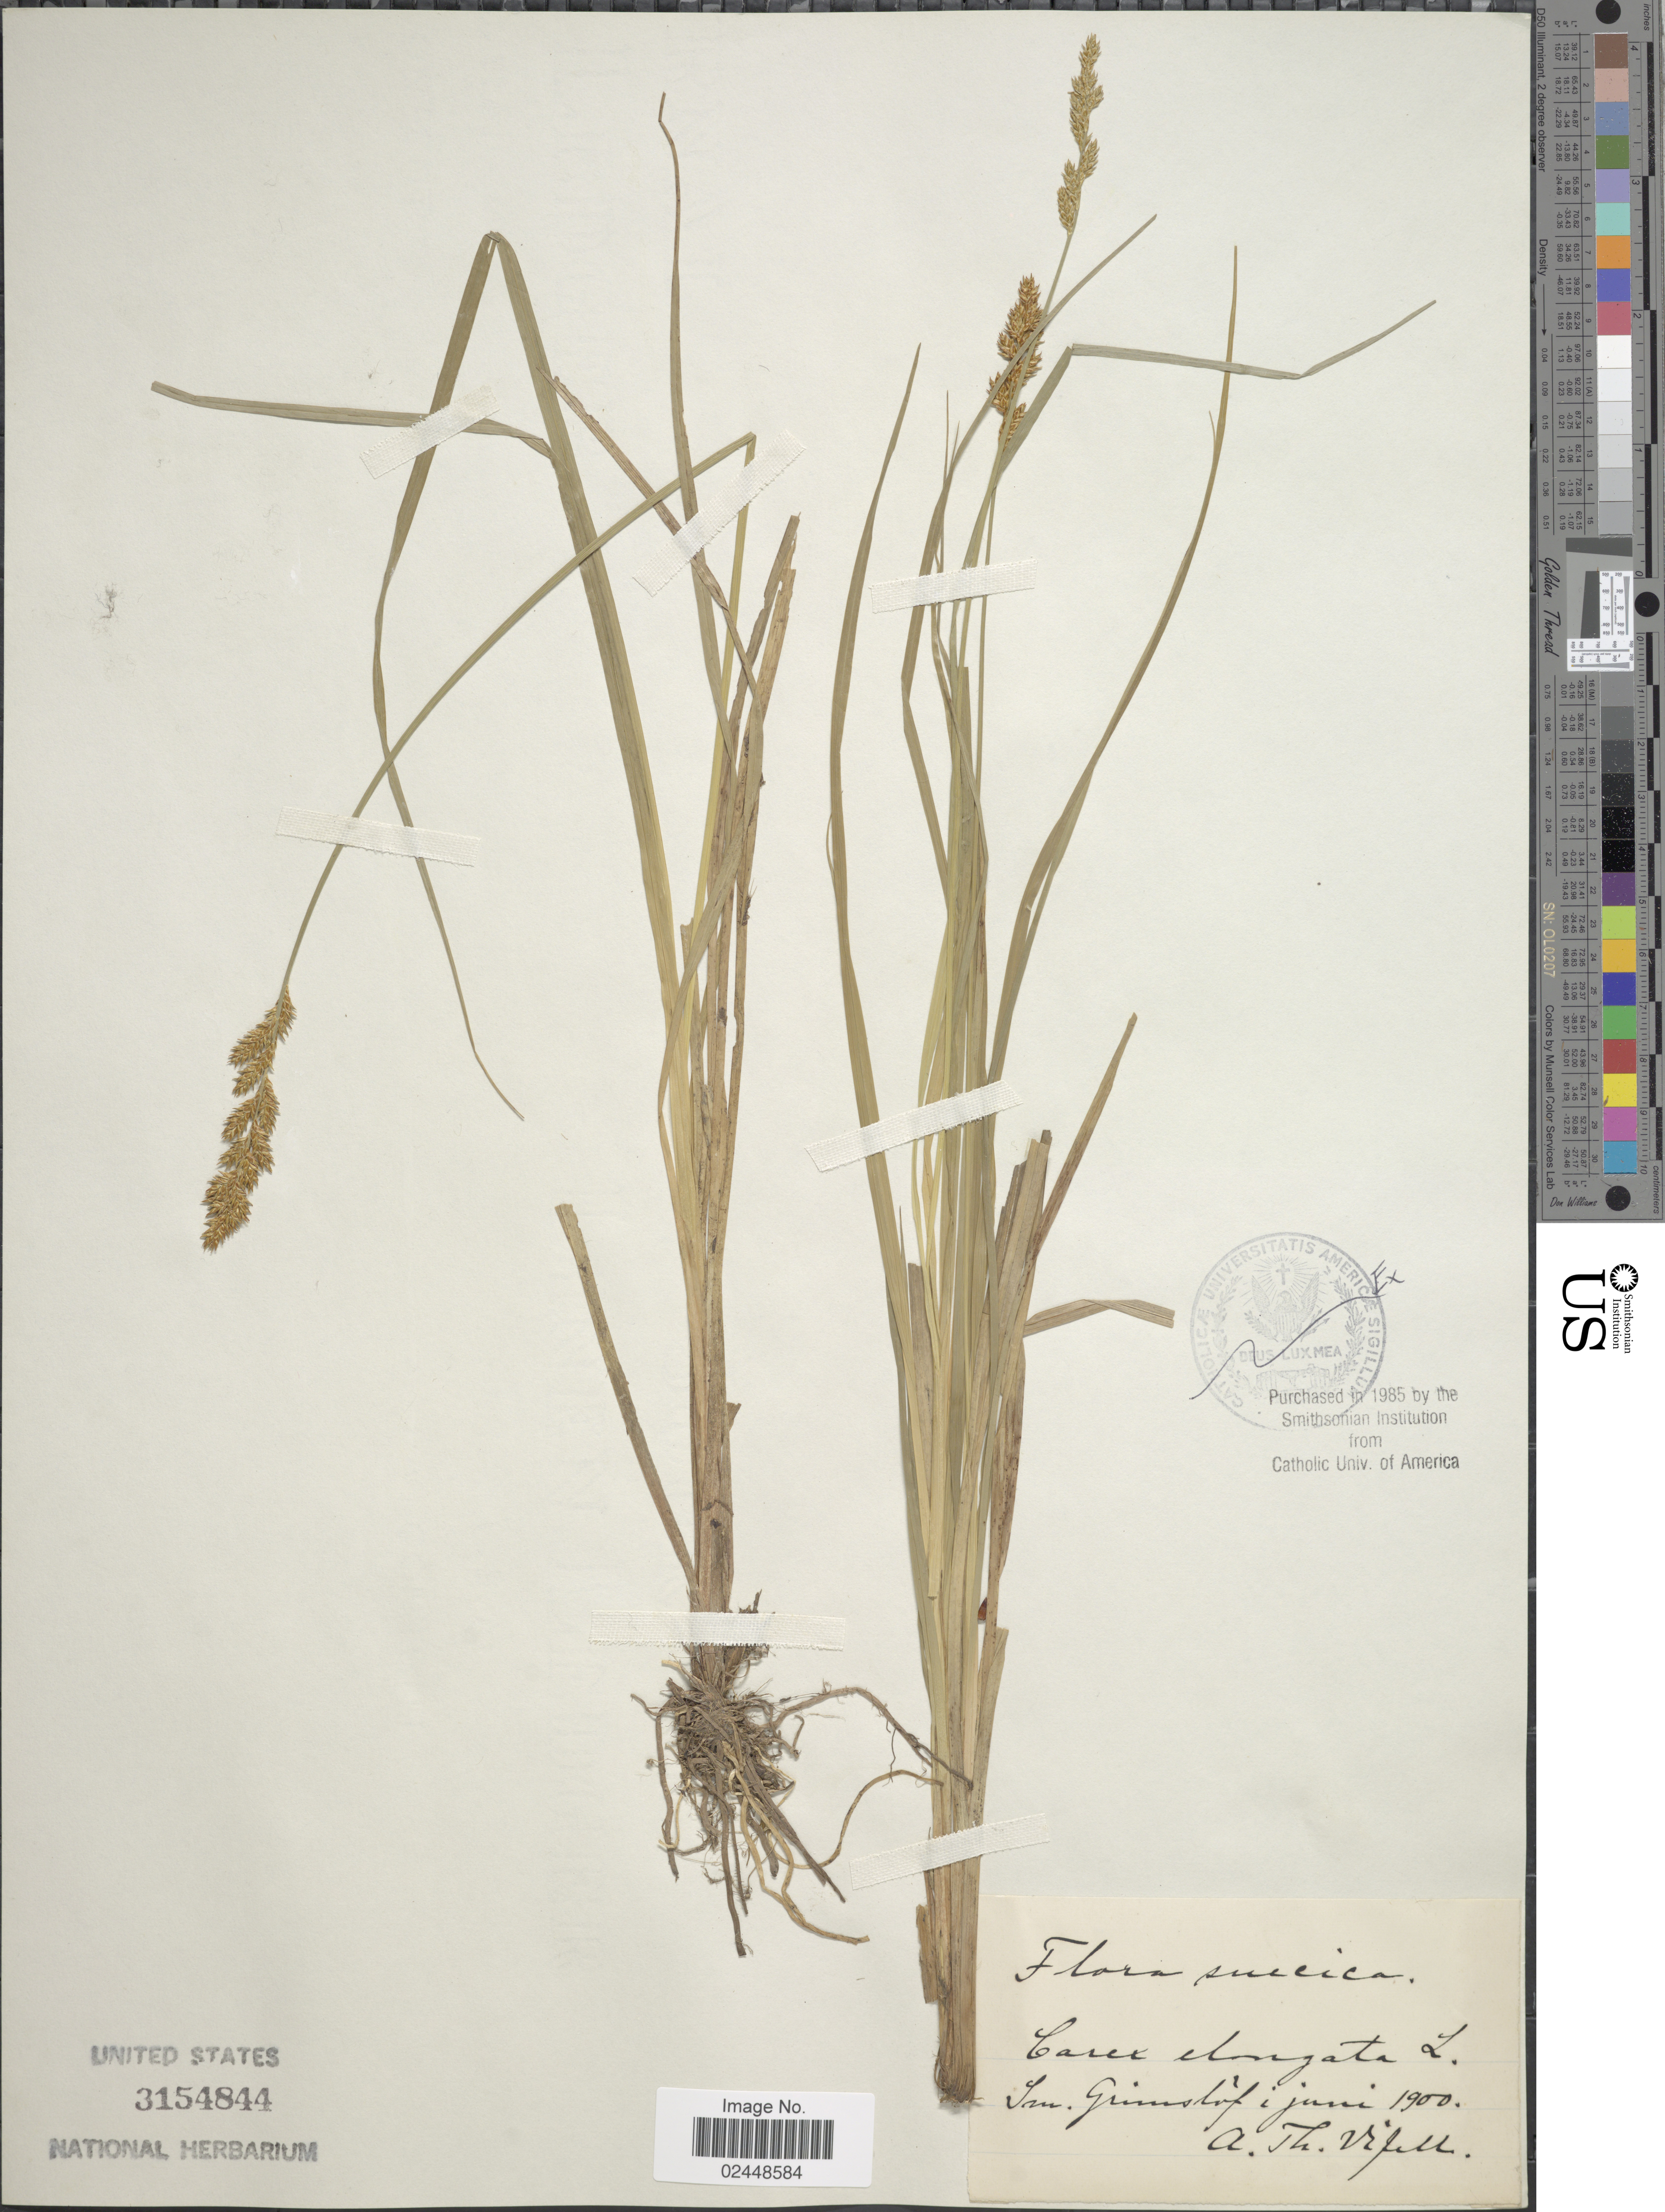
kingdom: Plantae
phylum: Tracheophyta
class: Liliopsida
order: Poales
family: Cyperaceae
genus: Carex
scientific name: Carex elongata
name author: L.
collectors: A. Vifell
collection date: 1900-06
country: Sweden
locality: Sm. Grimslof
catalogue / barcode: US 3154844